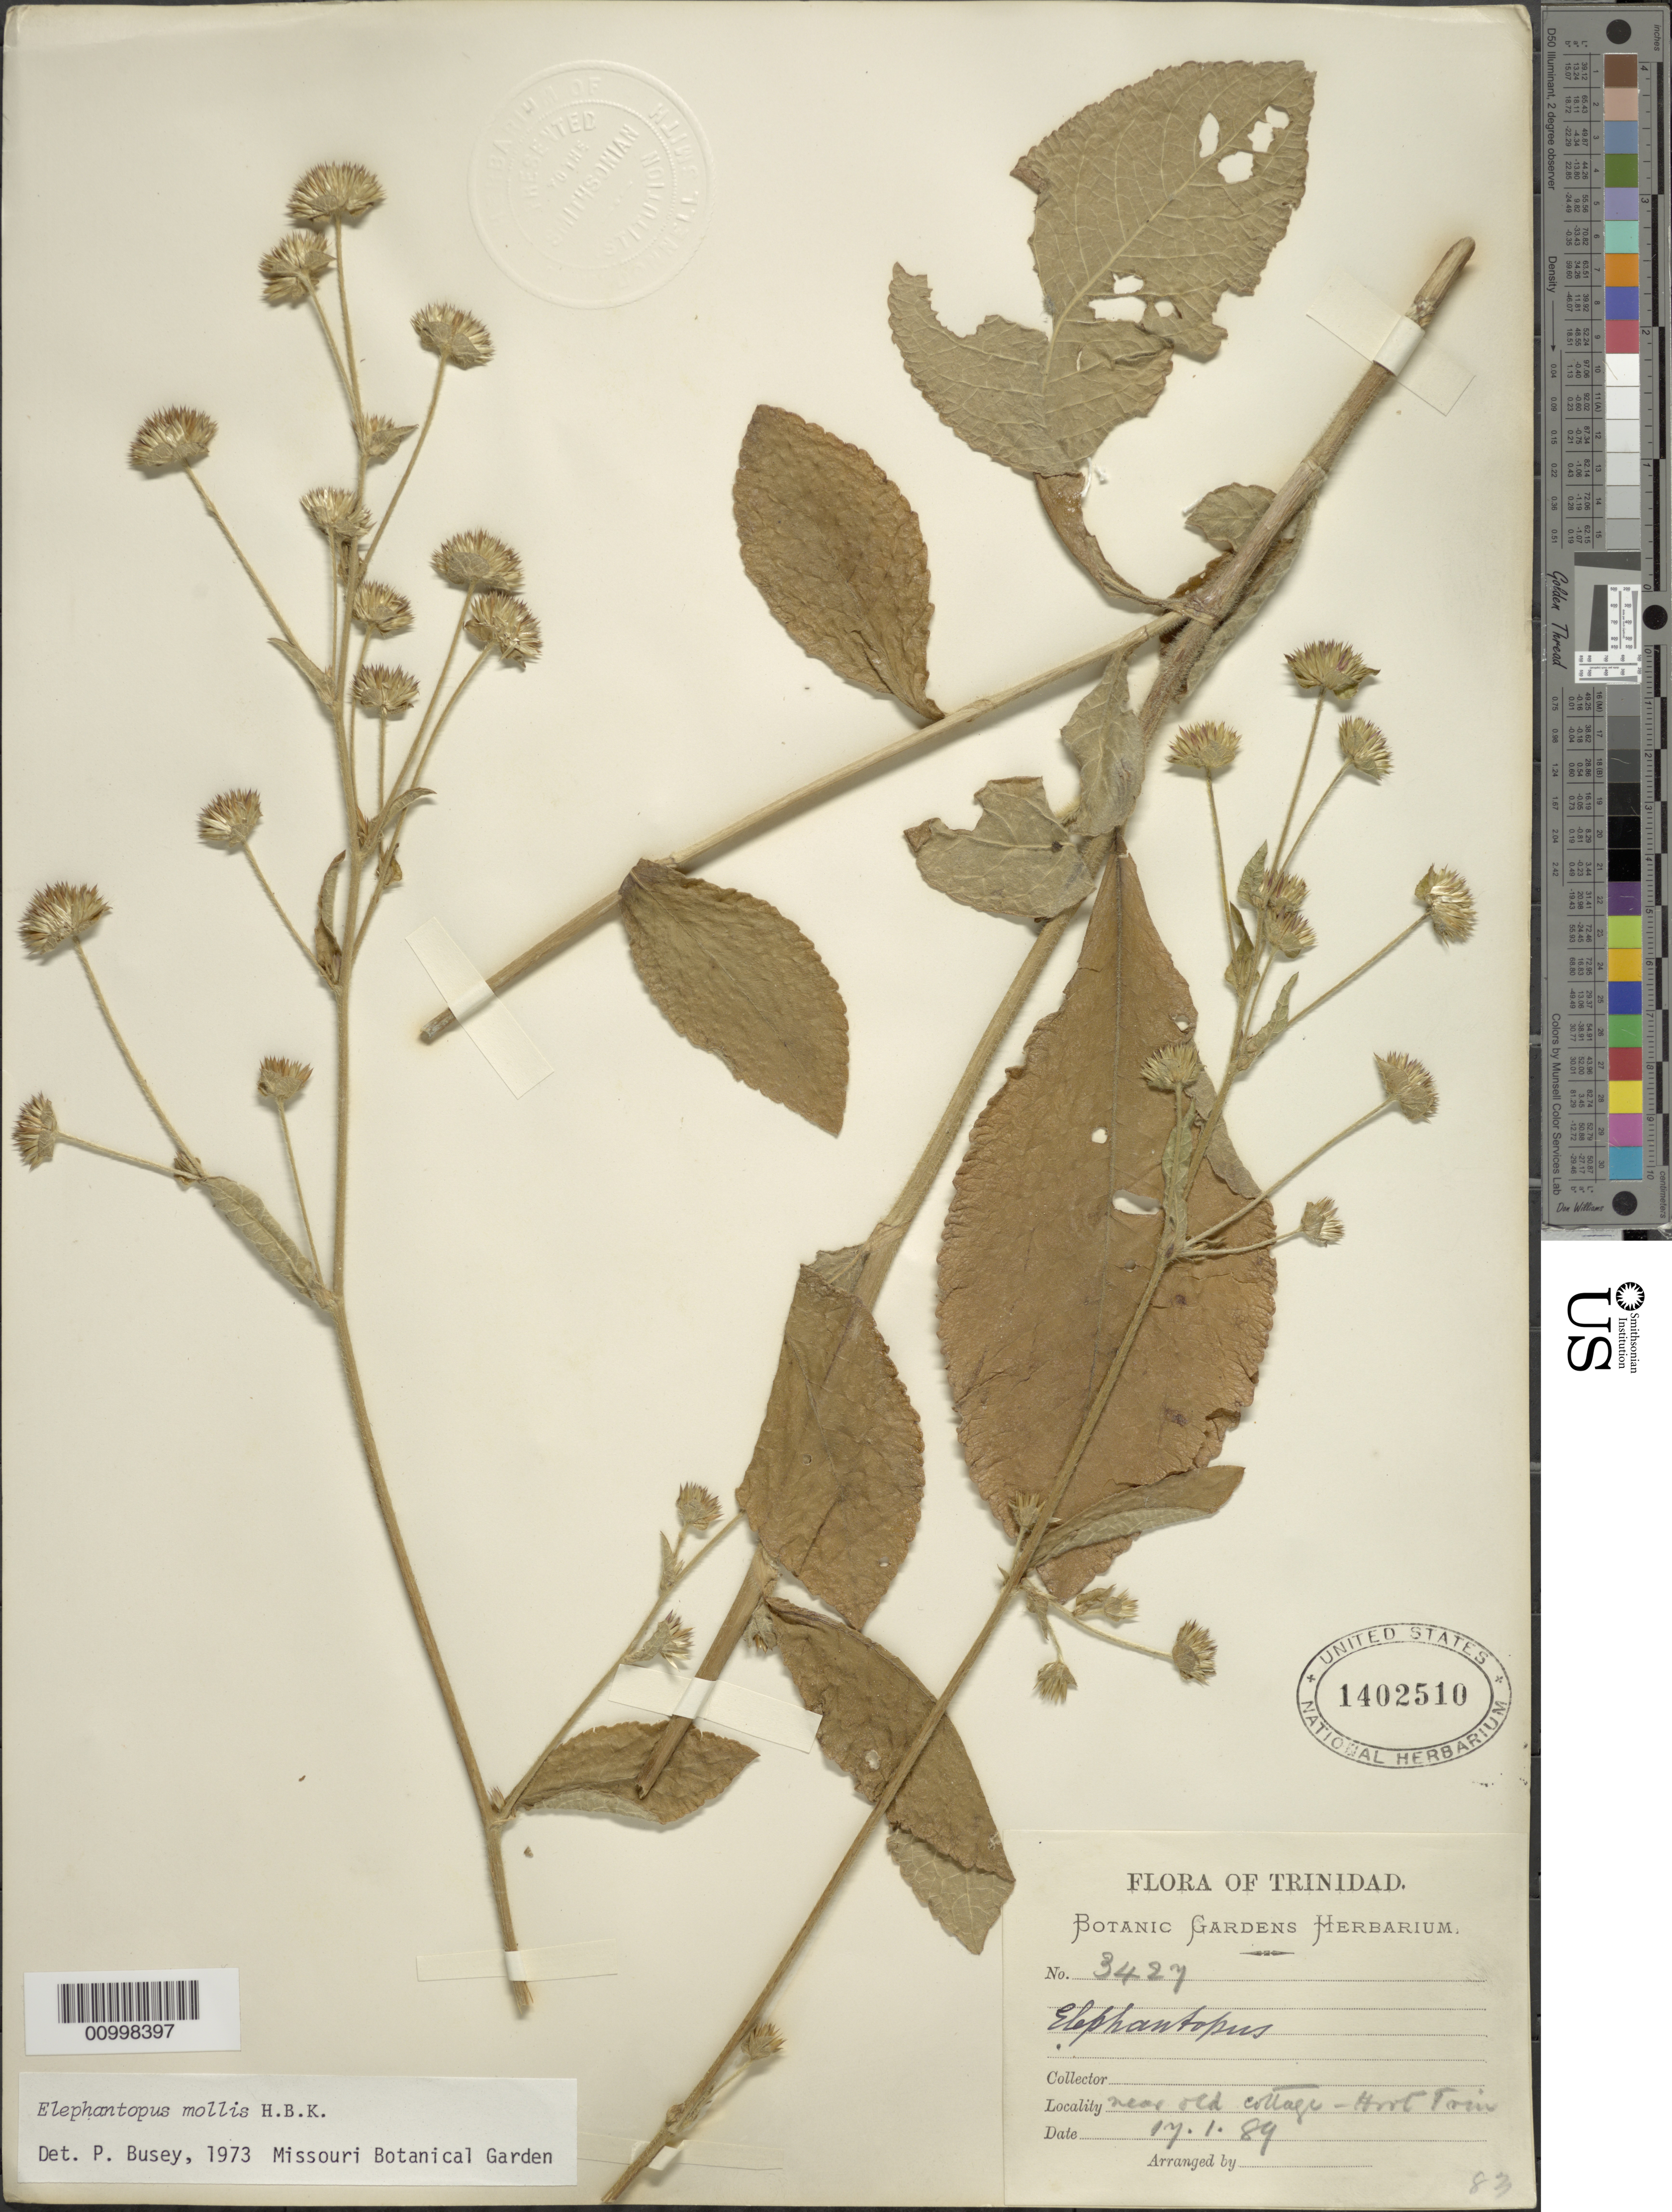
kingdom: Plantae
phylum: Tracheophyta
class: Magnoliopsida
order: Asterales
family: Asteraceae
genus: Elephantopus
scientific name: Elephantopus mollis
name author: Kunth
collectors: Botanic Gardens Herbarium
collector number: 3427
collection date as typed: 17 Jan 1889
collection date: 1889-01-17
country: Trinidad and Tobago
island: Trinidad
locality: Near old cottage.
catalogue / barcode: US 1402510